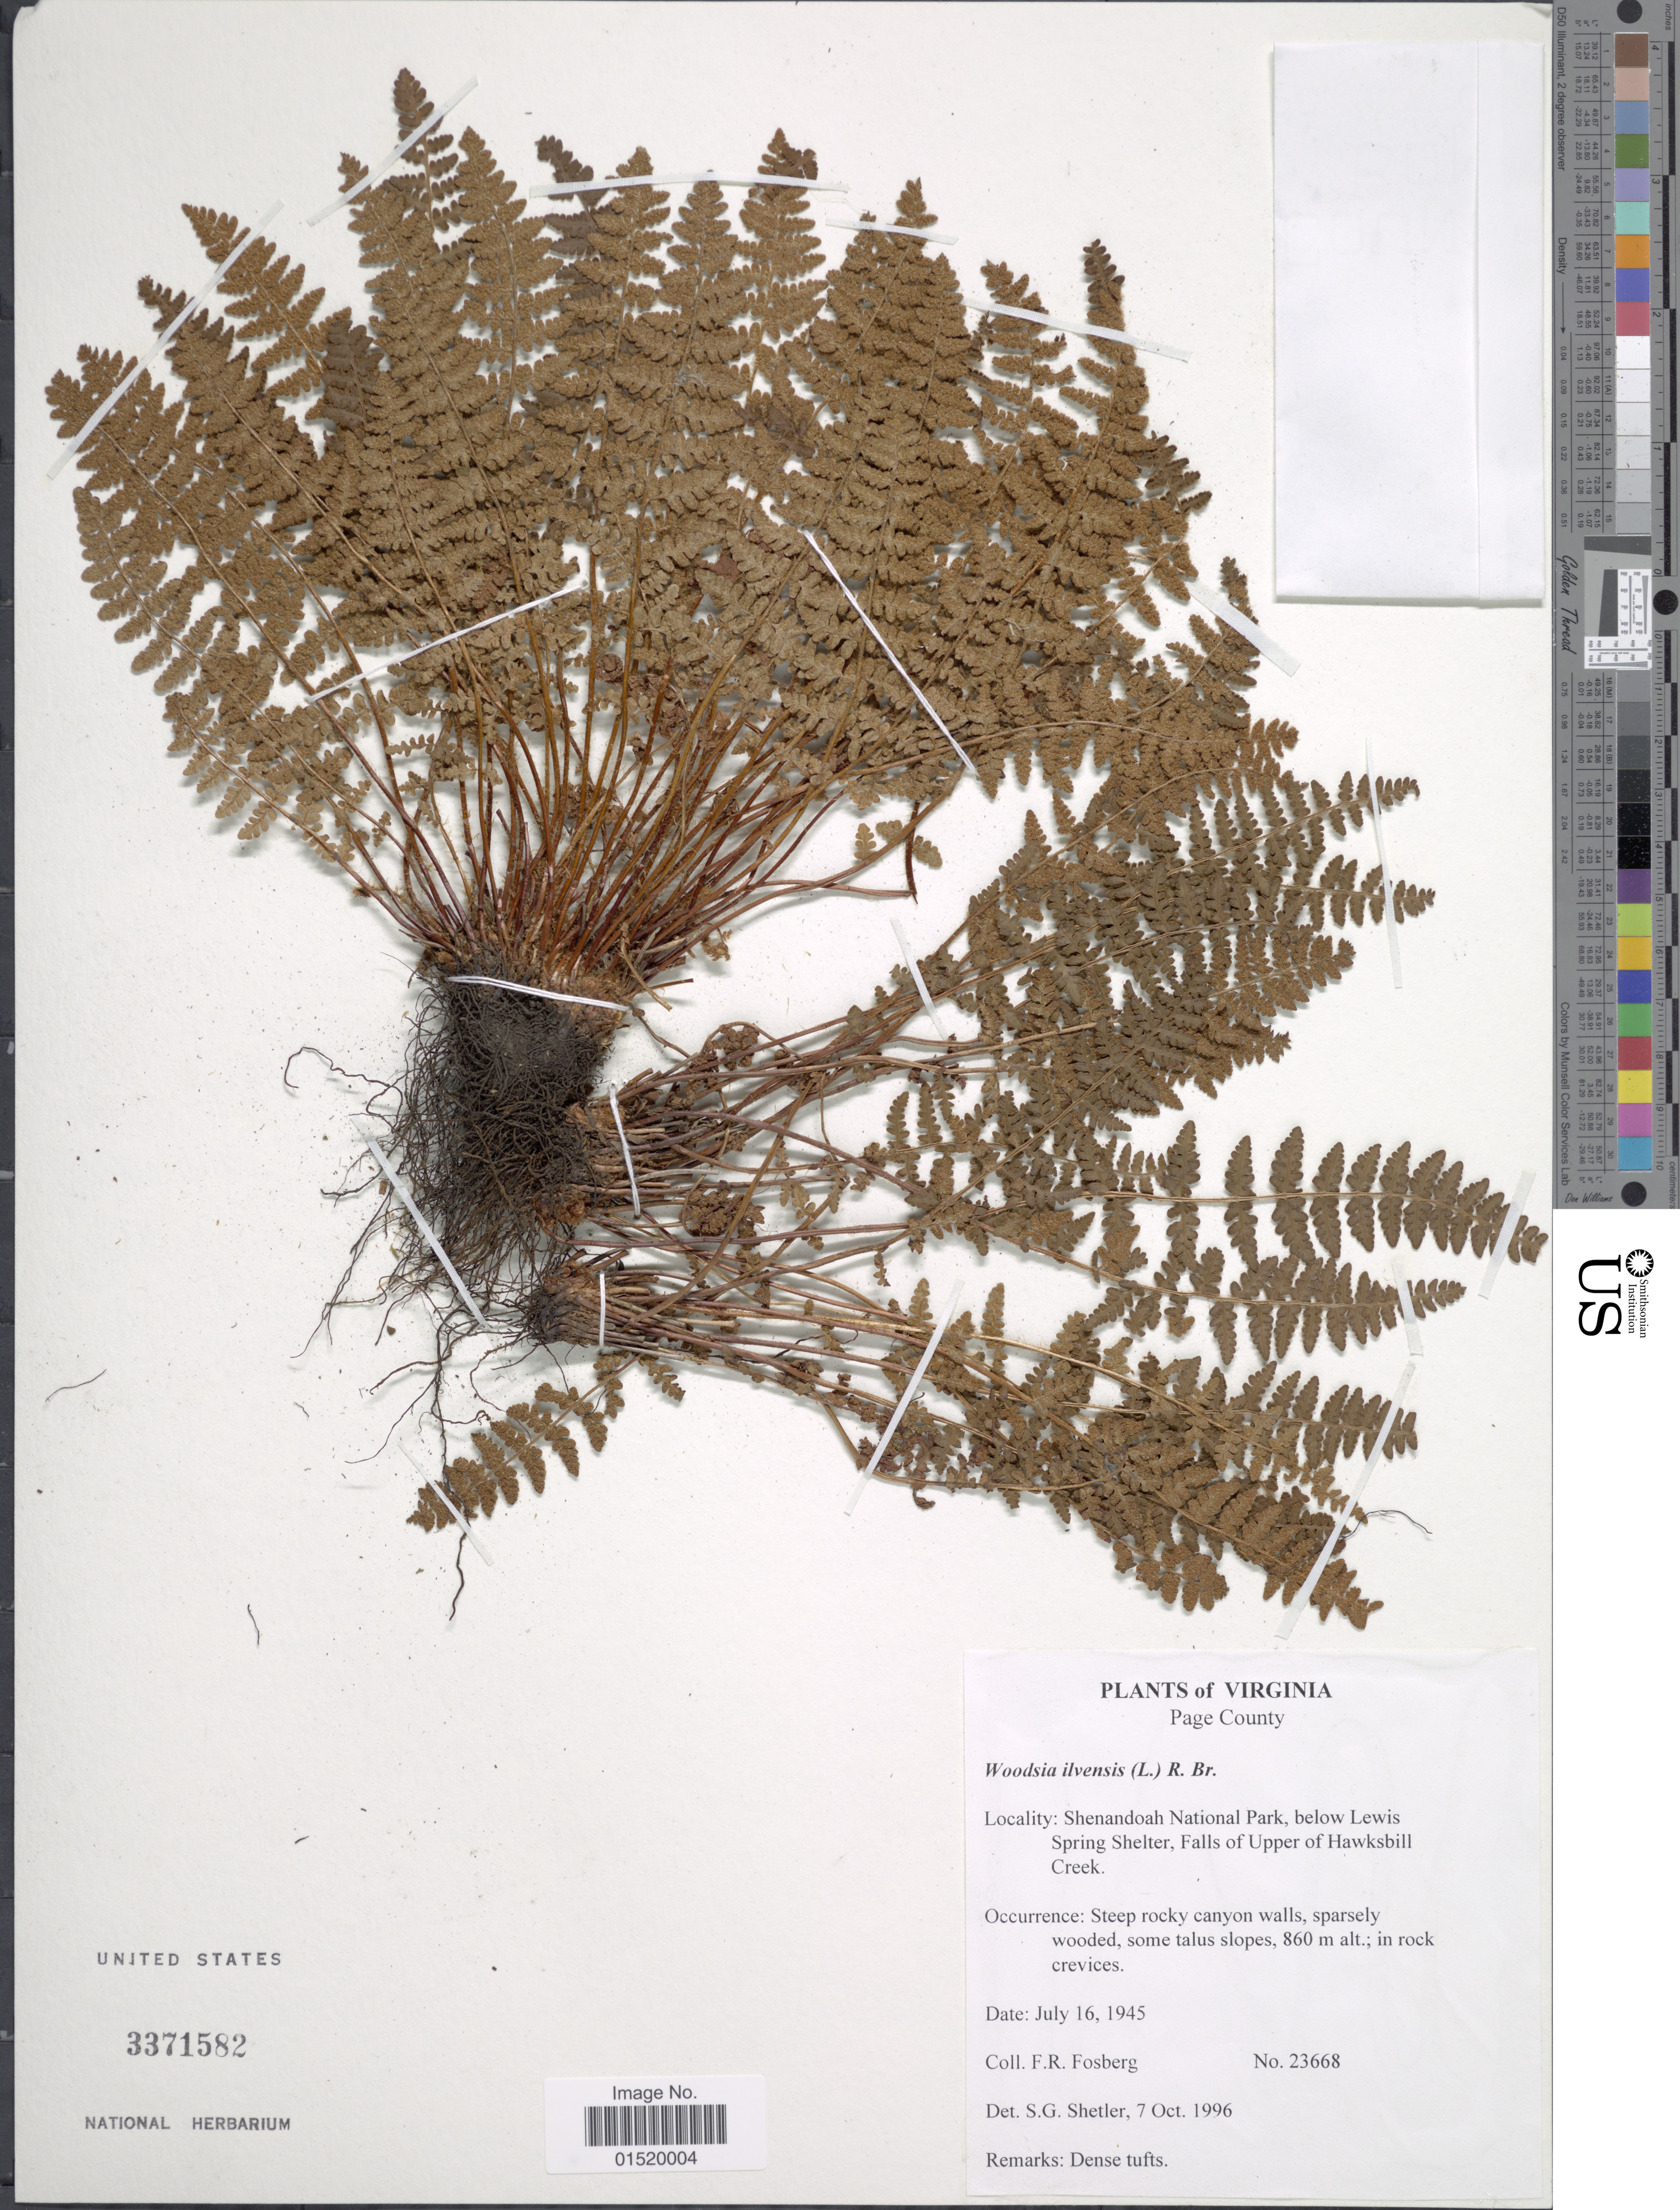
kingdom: Plantae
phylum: Tracheophyta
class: Polypodiopsida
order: Polypodiales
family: Woodsiaceae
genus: Woodsia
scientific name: Woodsia ilvensis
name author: (L.) R. Br.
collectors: F. R. Fosberg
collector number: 23668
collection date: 1945-07-16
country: United States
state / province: Virginia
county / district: Page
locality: Shenandoah National Park, below Lewis Spring Shelter, Falls of Upper of Hawksbill Creek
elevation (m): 860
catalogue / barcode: US 3371582